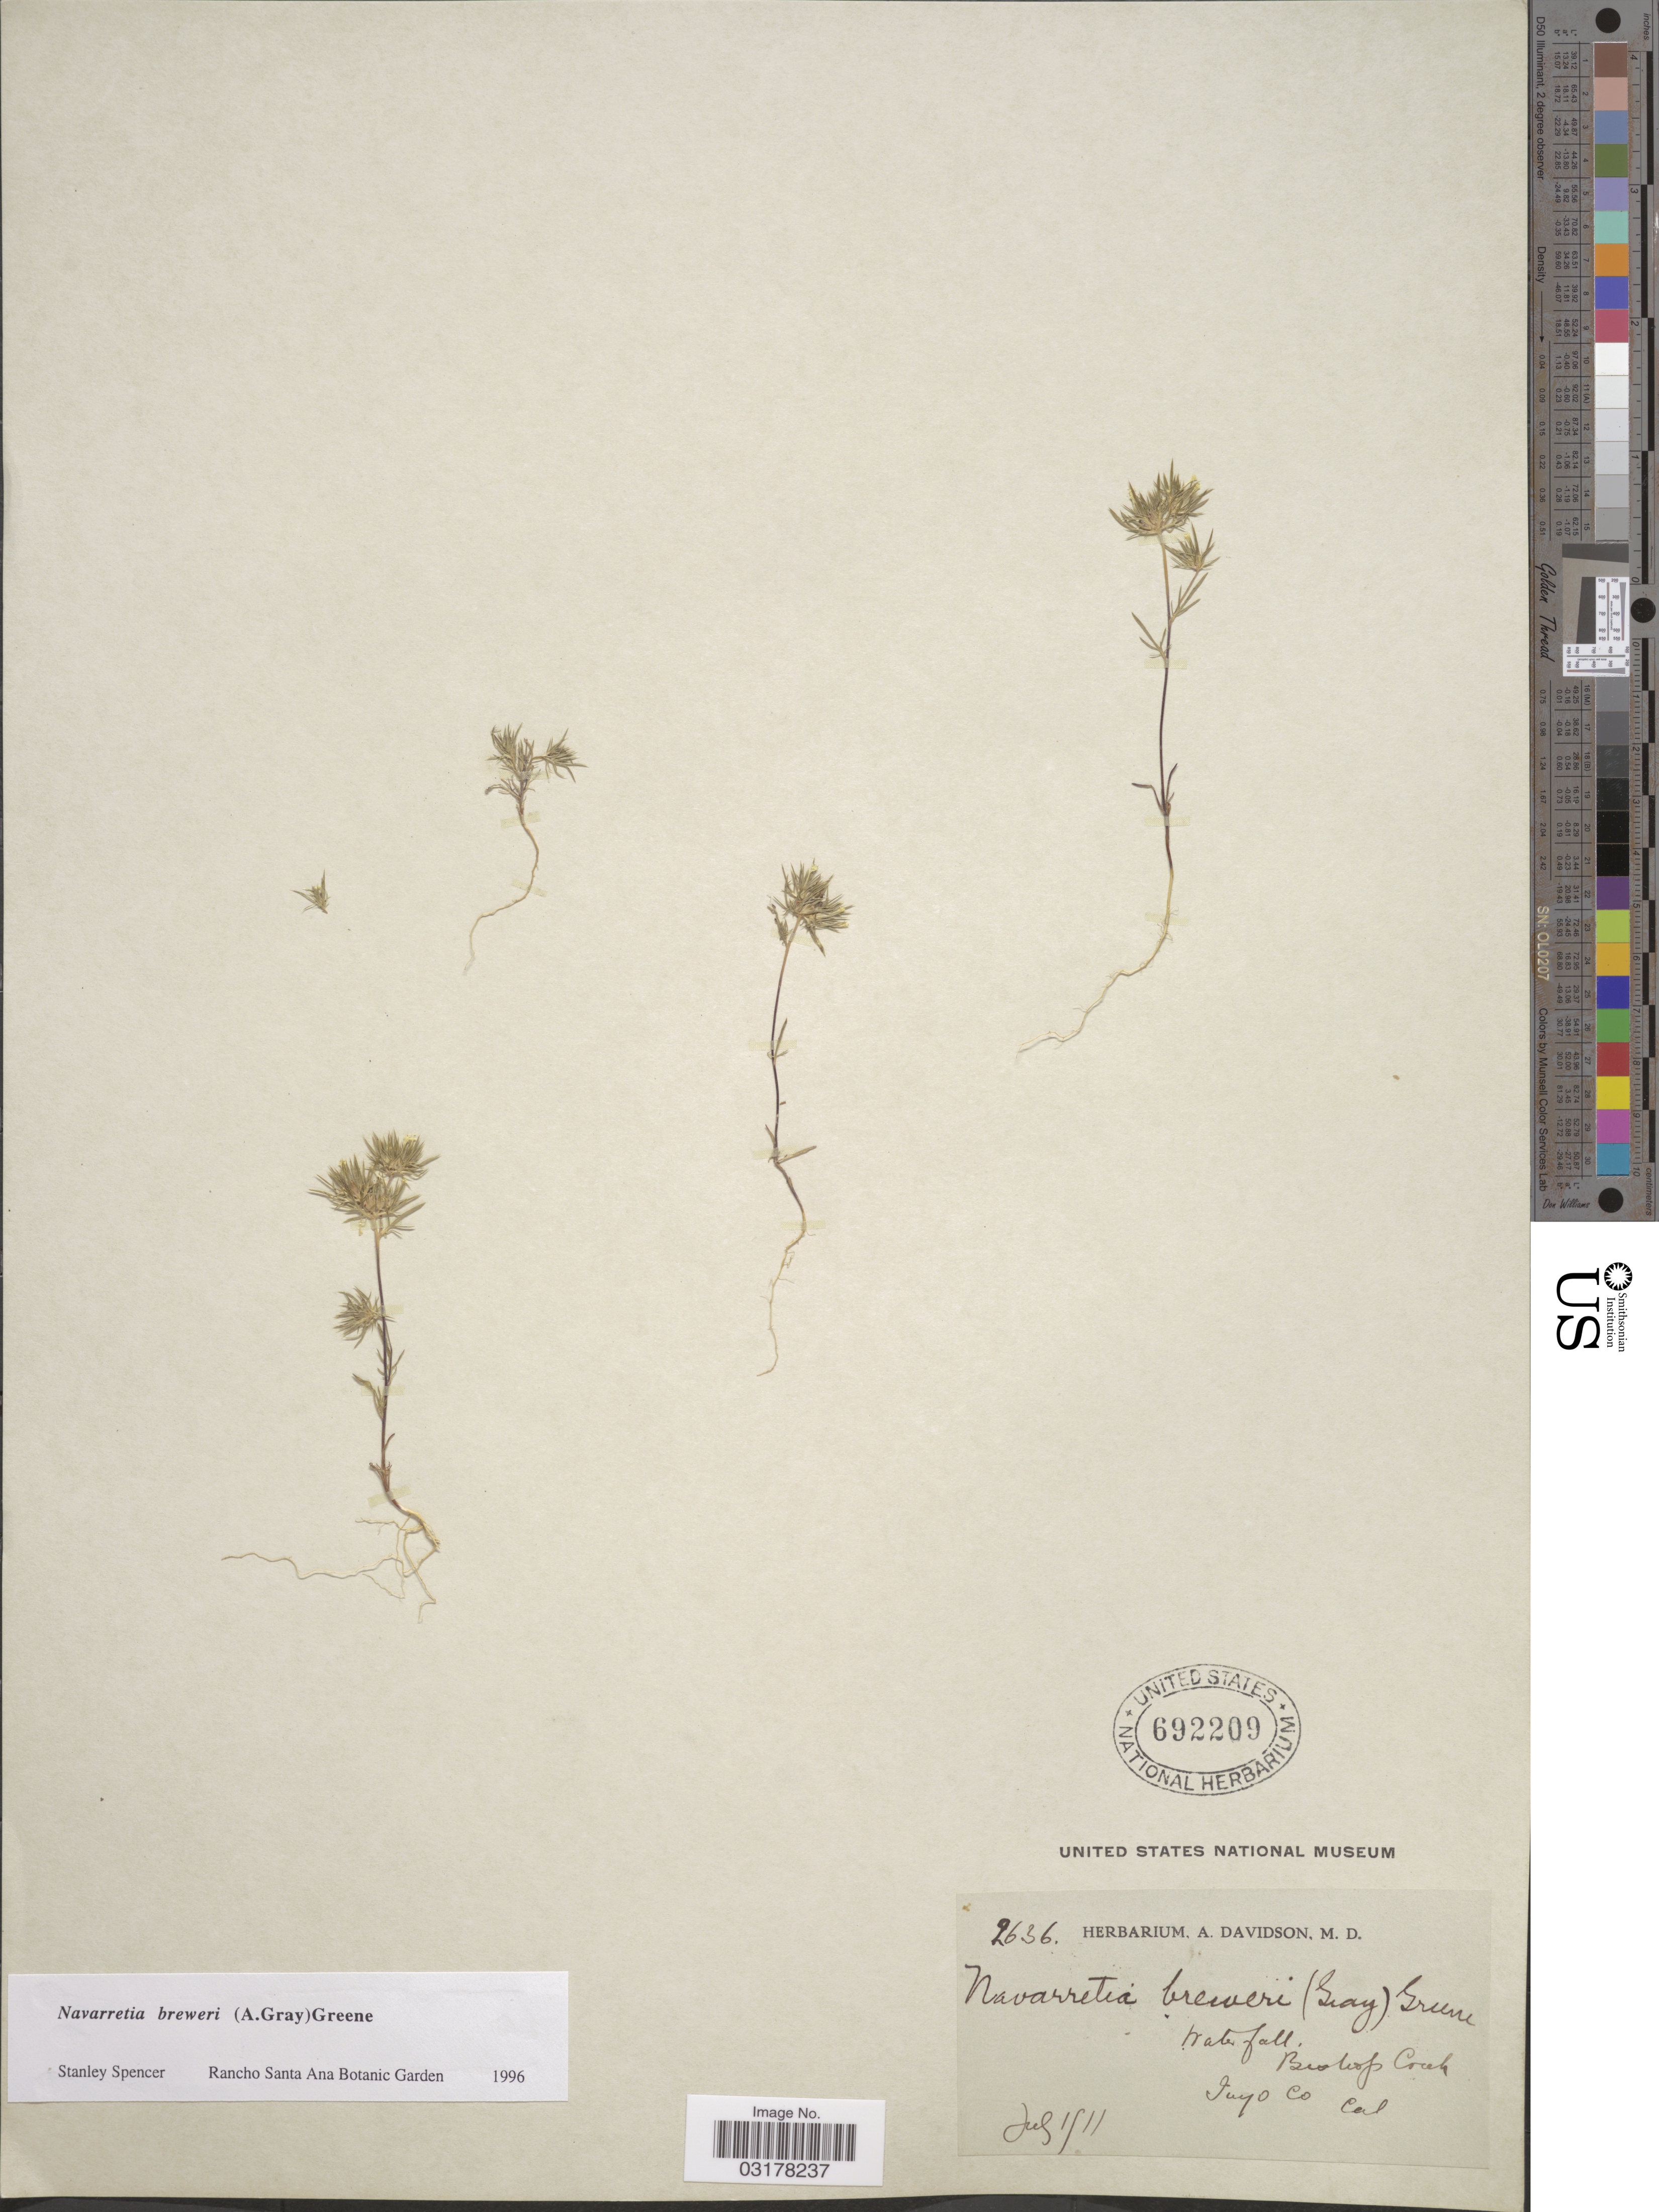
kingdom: Plantae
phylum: Tracheophyta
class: Magnoliopsida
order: Ericales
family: Polemoniaceae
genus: Navarretia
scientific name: Navarretia breweri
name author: (A. Gray) Greene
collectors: ex herb. A. Davidson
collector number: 2636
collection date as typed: Transcribed d/m/y: 15/7/11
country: United States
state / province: California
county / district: Inyo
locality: Waterfall, Bishop Creek. Inyo Co. Cal.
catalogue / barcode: US 692209